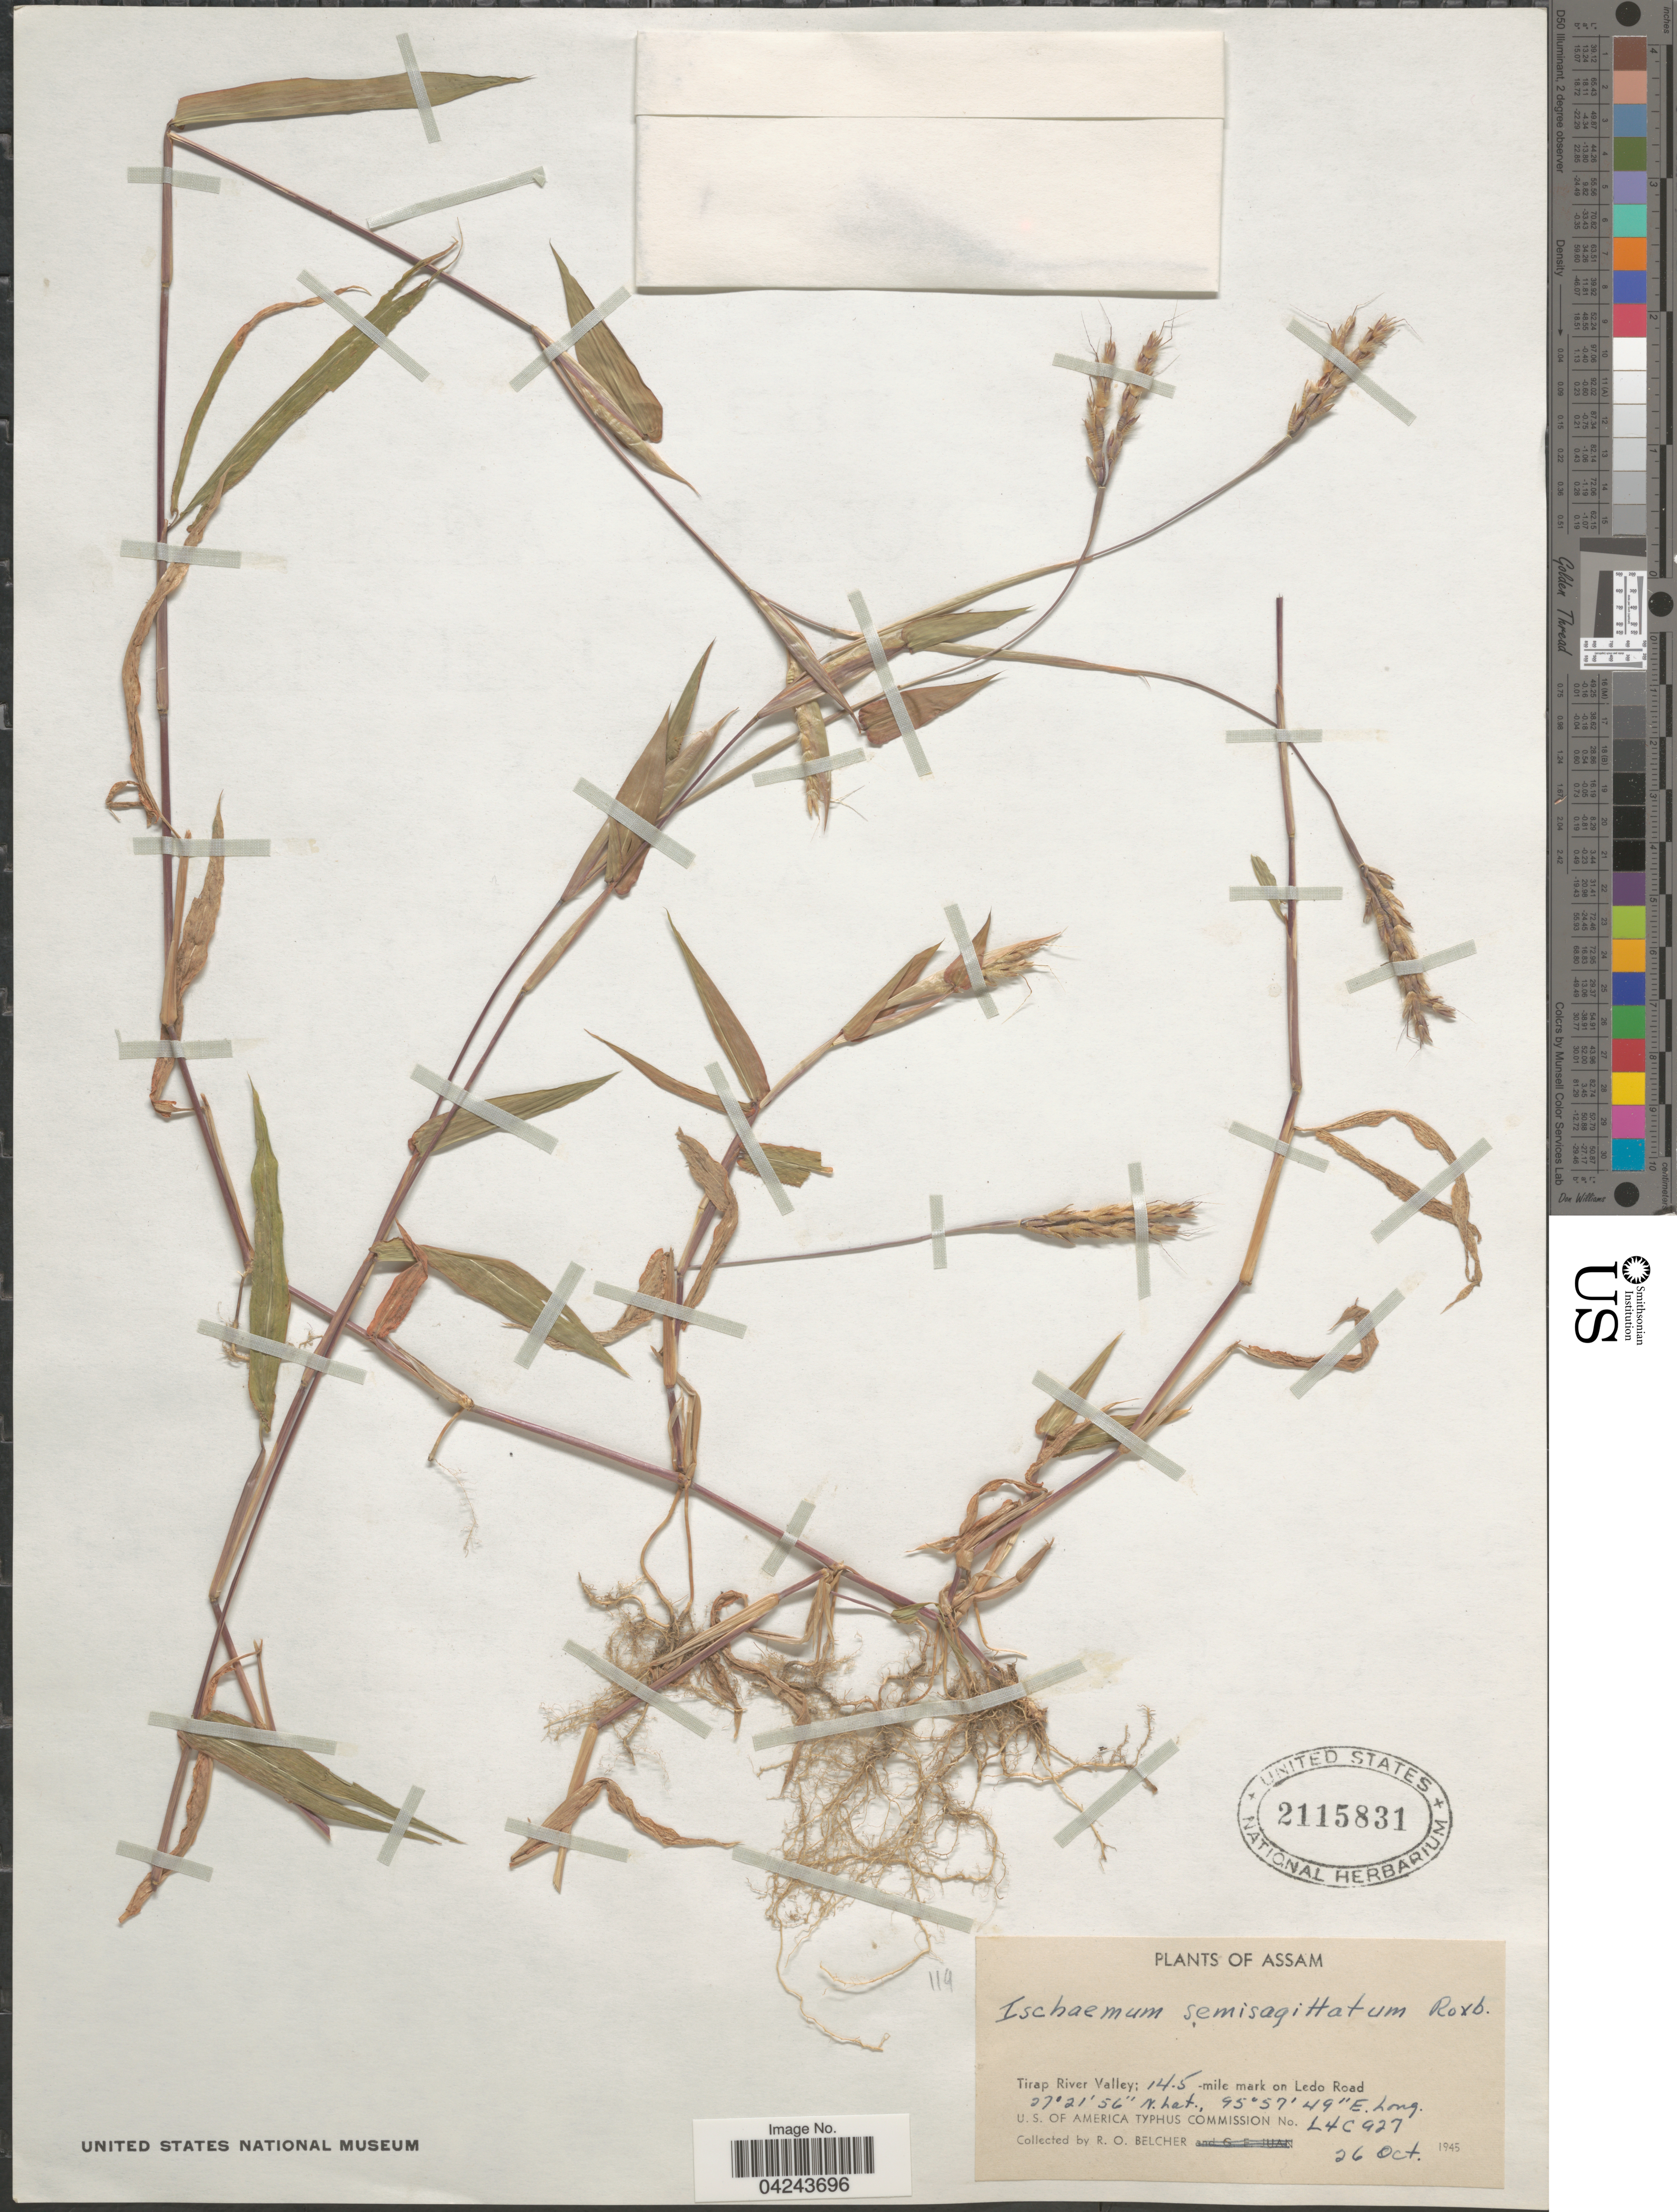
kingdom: Plantae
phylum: Tracheophyta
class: Liliopsida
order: Poales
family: Poaceae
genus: Ischaemum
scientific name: Ischaemum semisagittatum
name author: Roxb.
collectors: R. Belcher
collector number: L4C927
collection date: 1945-10-26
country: India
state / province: Assam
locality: Tirap River Valley; 14.5- mile mark on Ledo Road.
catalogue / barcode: US 2115831